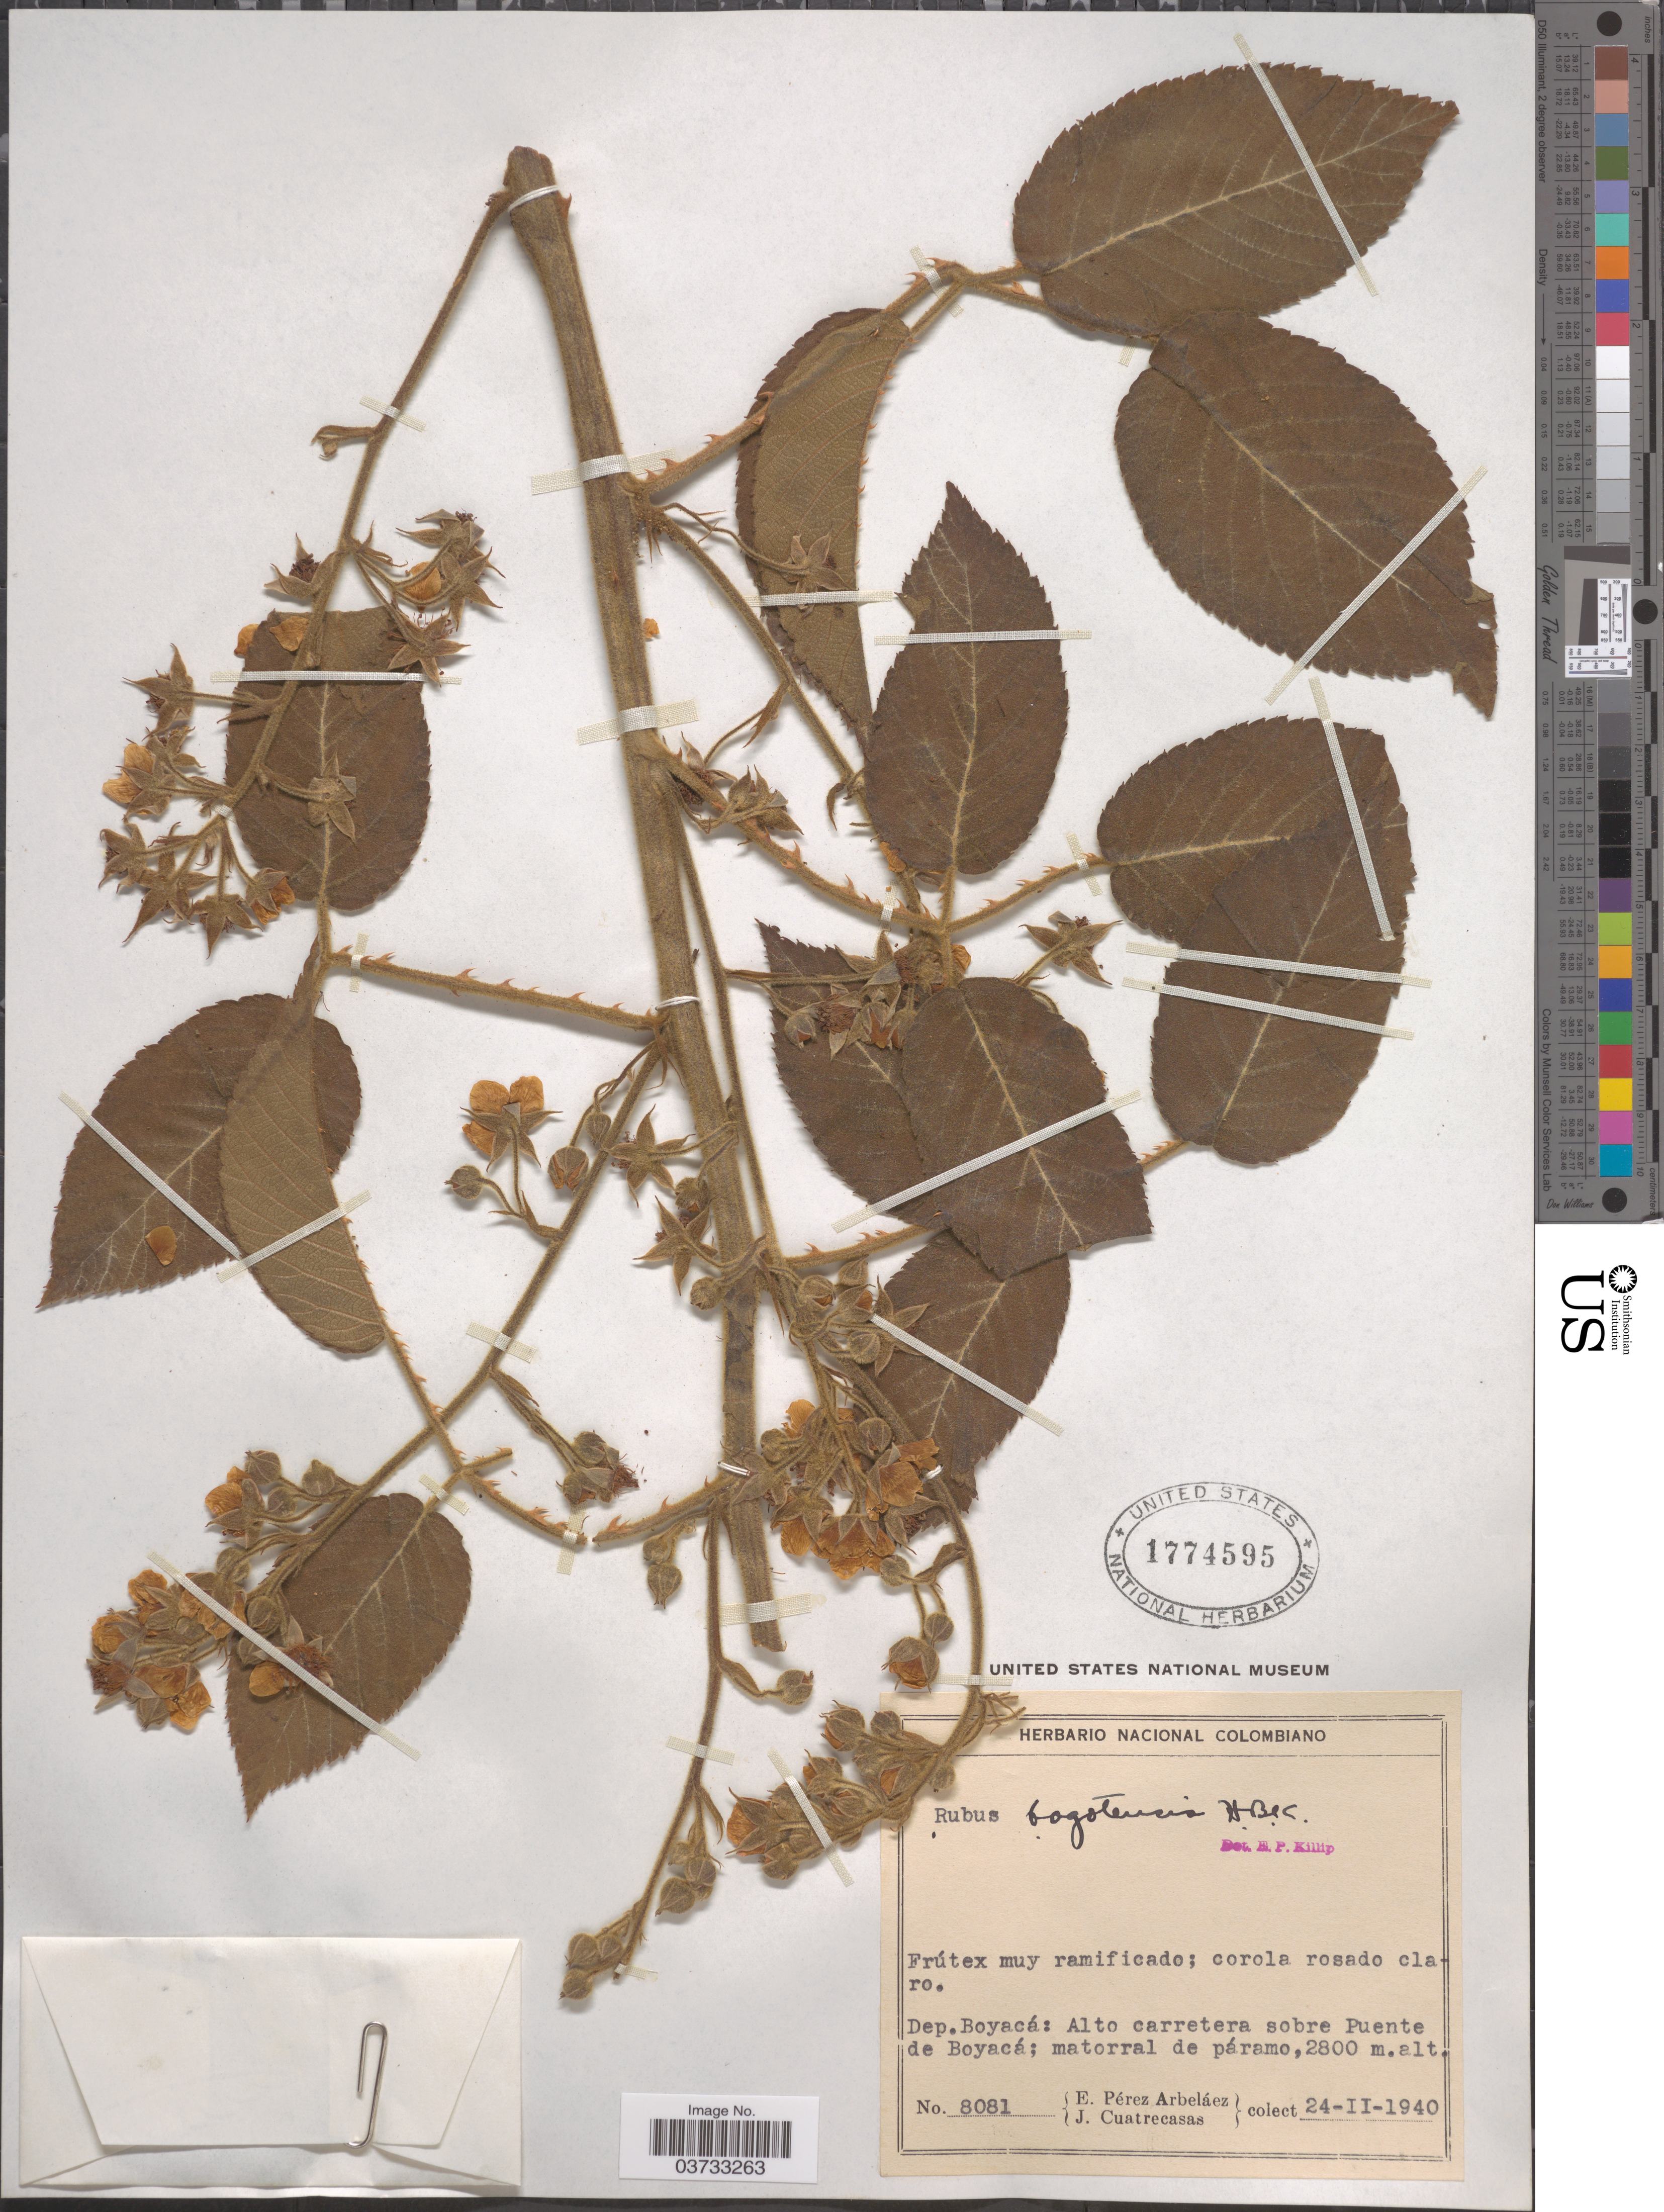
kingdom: Plantae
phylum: Tracheophyta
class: Magnoliopsida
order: Rosales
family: Rosaceae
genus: Rubus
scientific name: Rubus bogotensis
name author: Kunth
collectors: E. Pérez Arbeláez & J. Cuatrecasas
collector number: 8081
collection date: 1940-02-24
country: Colombia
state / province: Boyacá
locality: Dep.Boyacá: Alto carretera sobre Puente de Boyacá; matorral de páramo.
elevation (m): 2800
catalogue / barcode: US 1774595